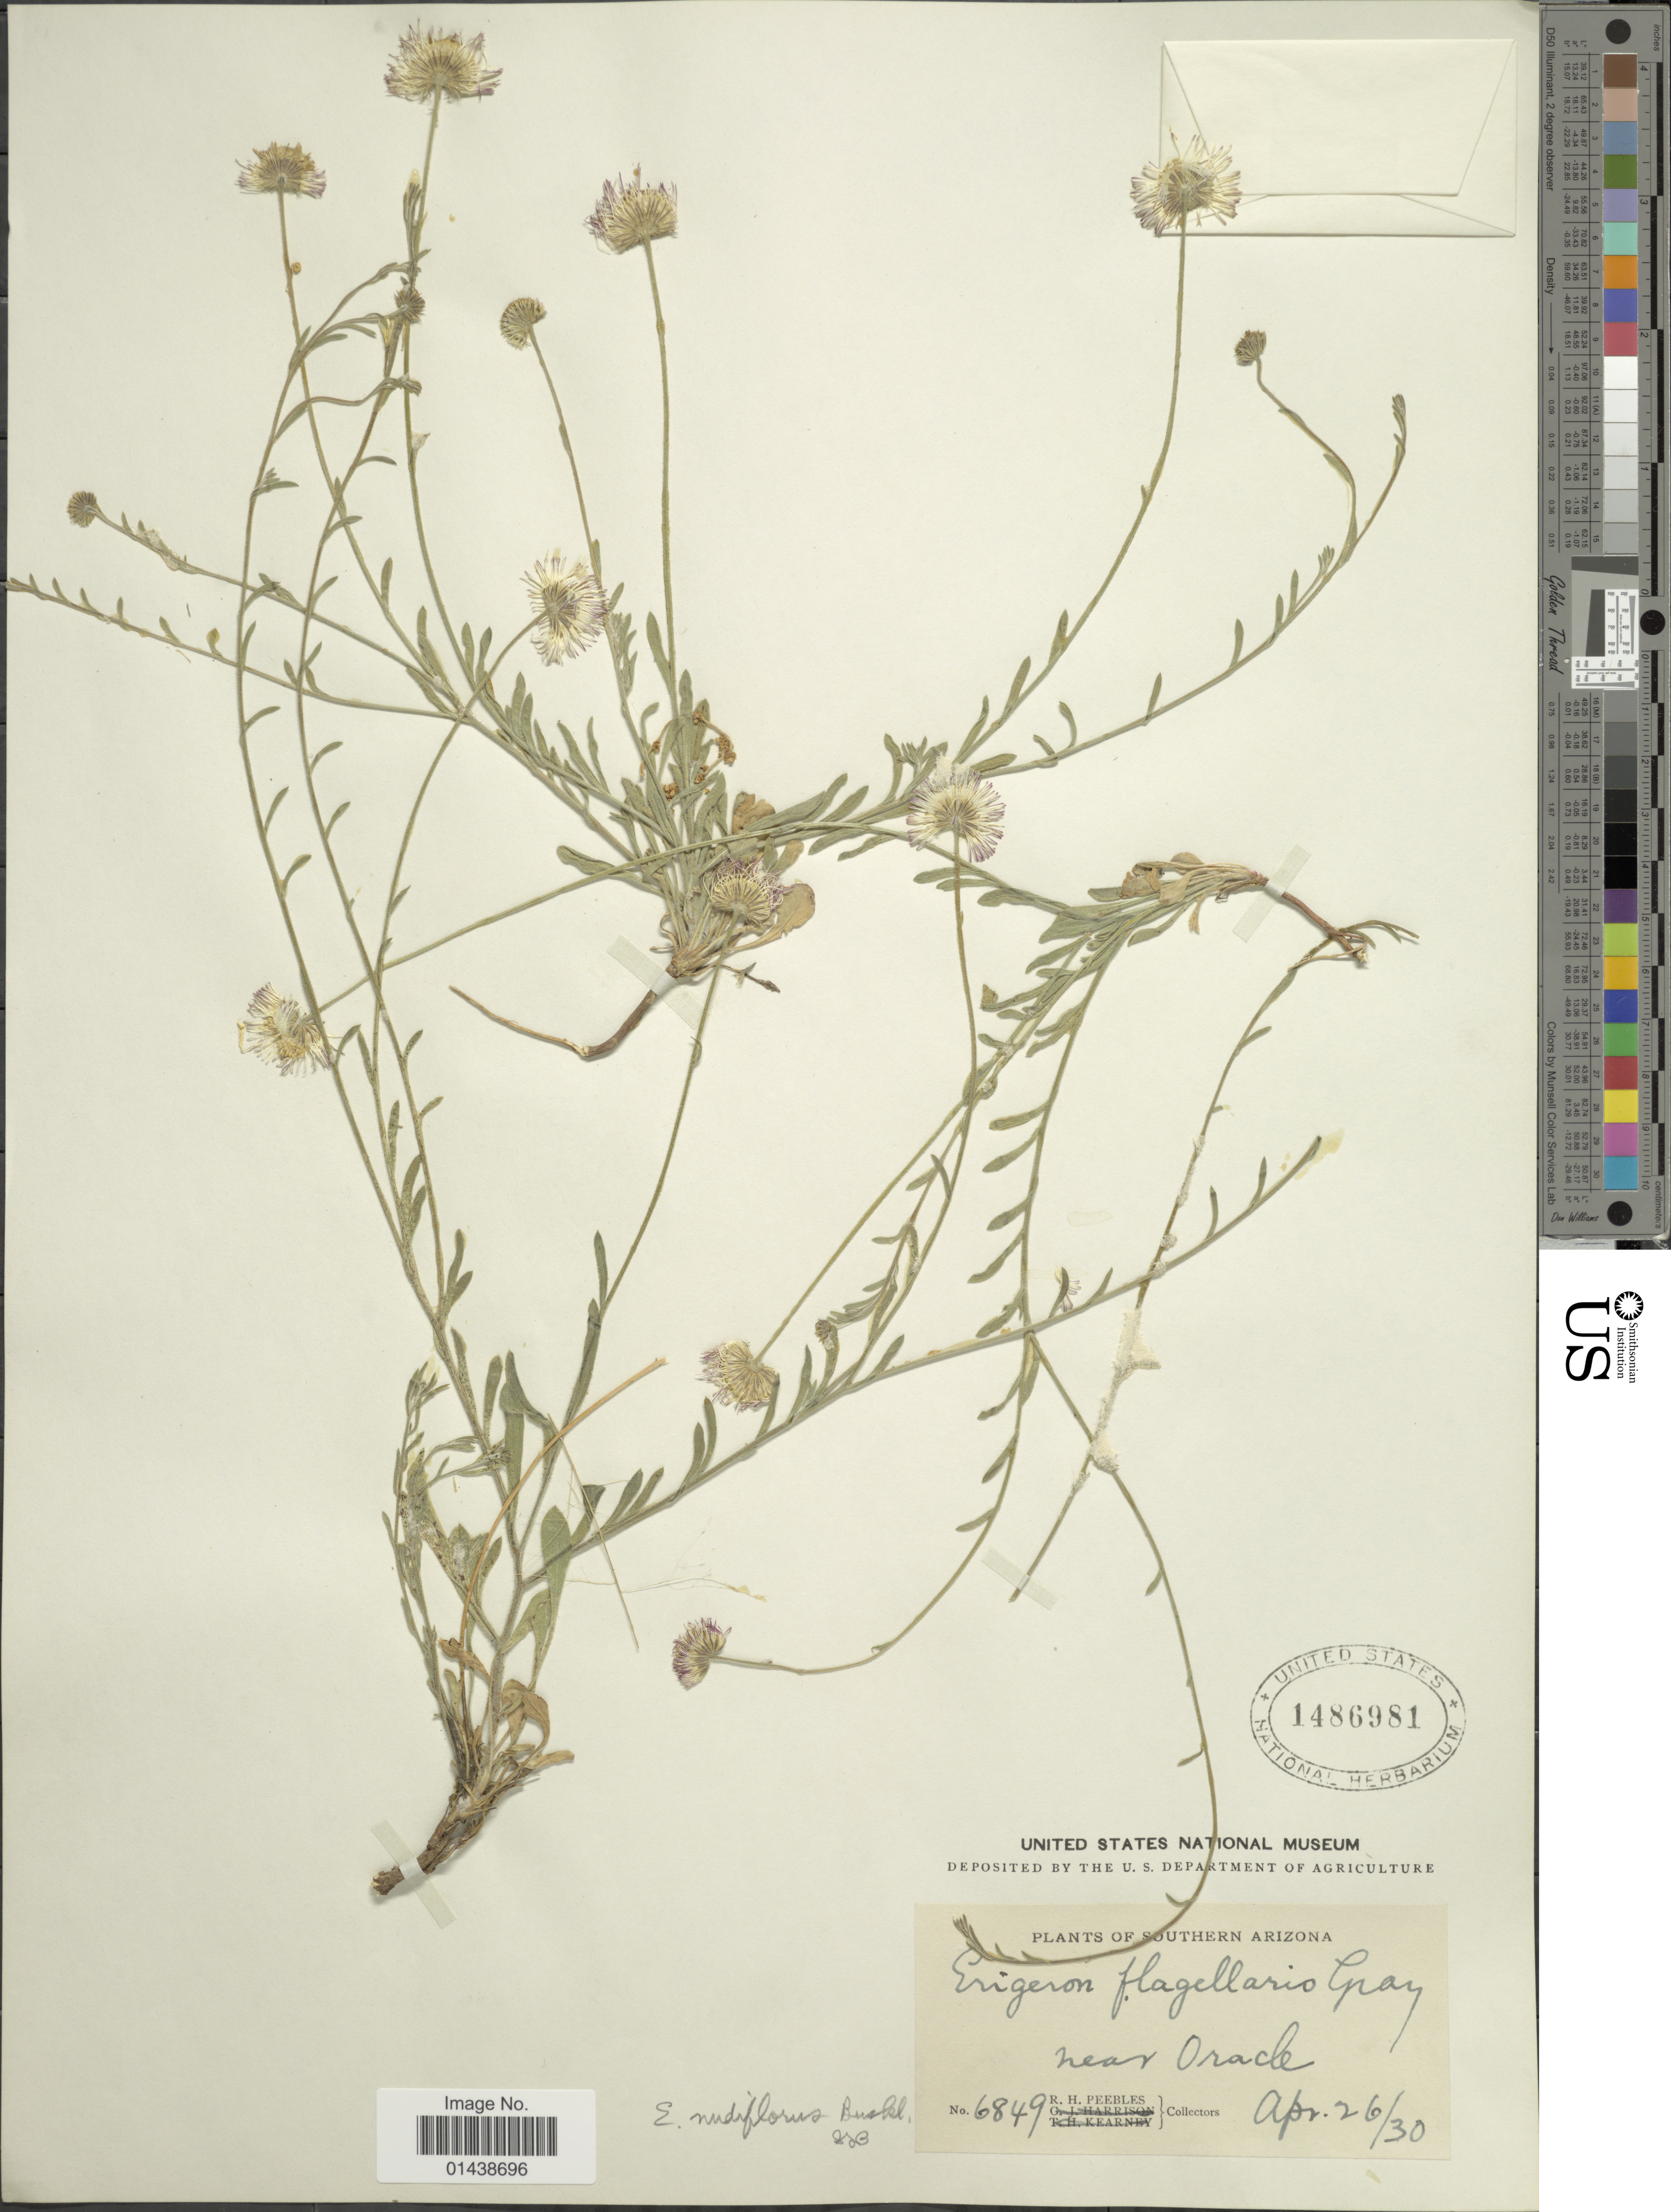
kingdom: Plantae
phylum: Tracheophyta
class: Magnoliopsida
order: Asterales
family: Asteraceae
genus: Erigeron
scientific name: Erigeron nudiflorus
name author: Buckley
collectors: R. H. Peebles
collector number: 6849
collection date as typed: Transcribed d/m/y: 26/4/30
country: United States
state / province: Arizona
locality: Southern Arizona. near Oracle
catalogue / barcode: US 1486981